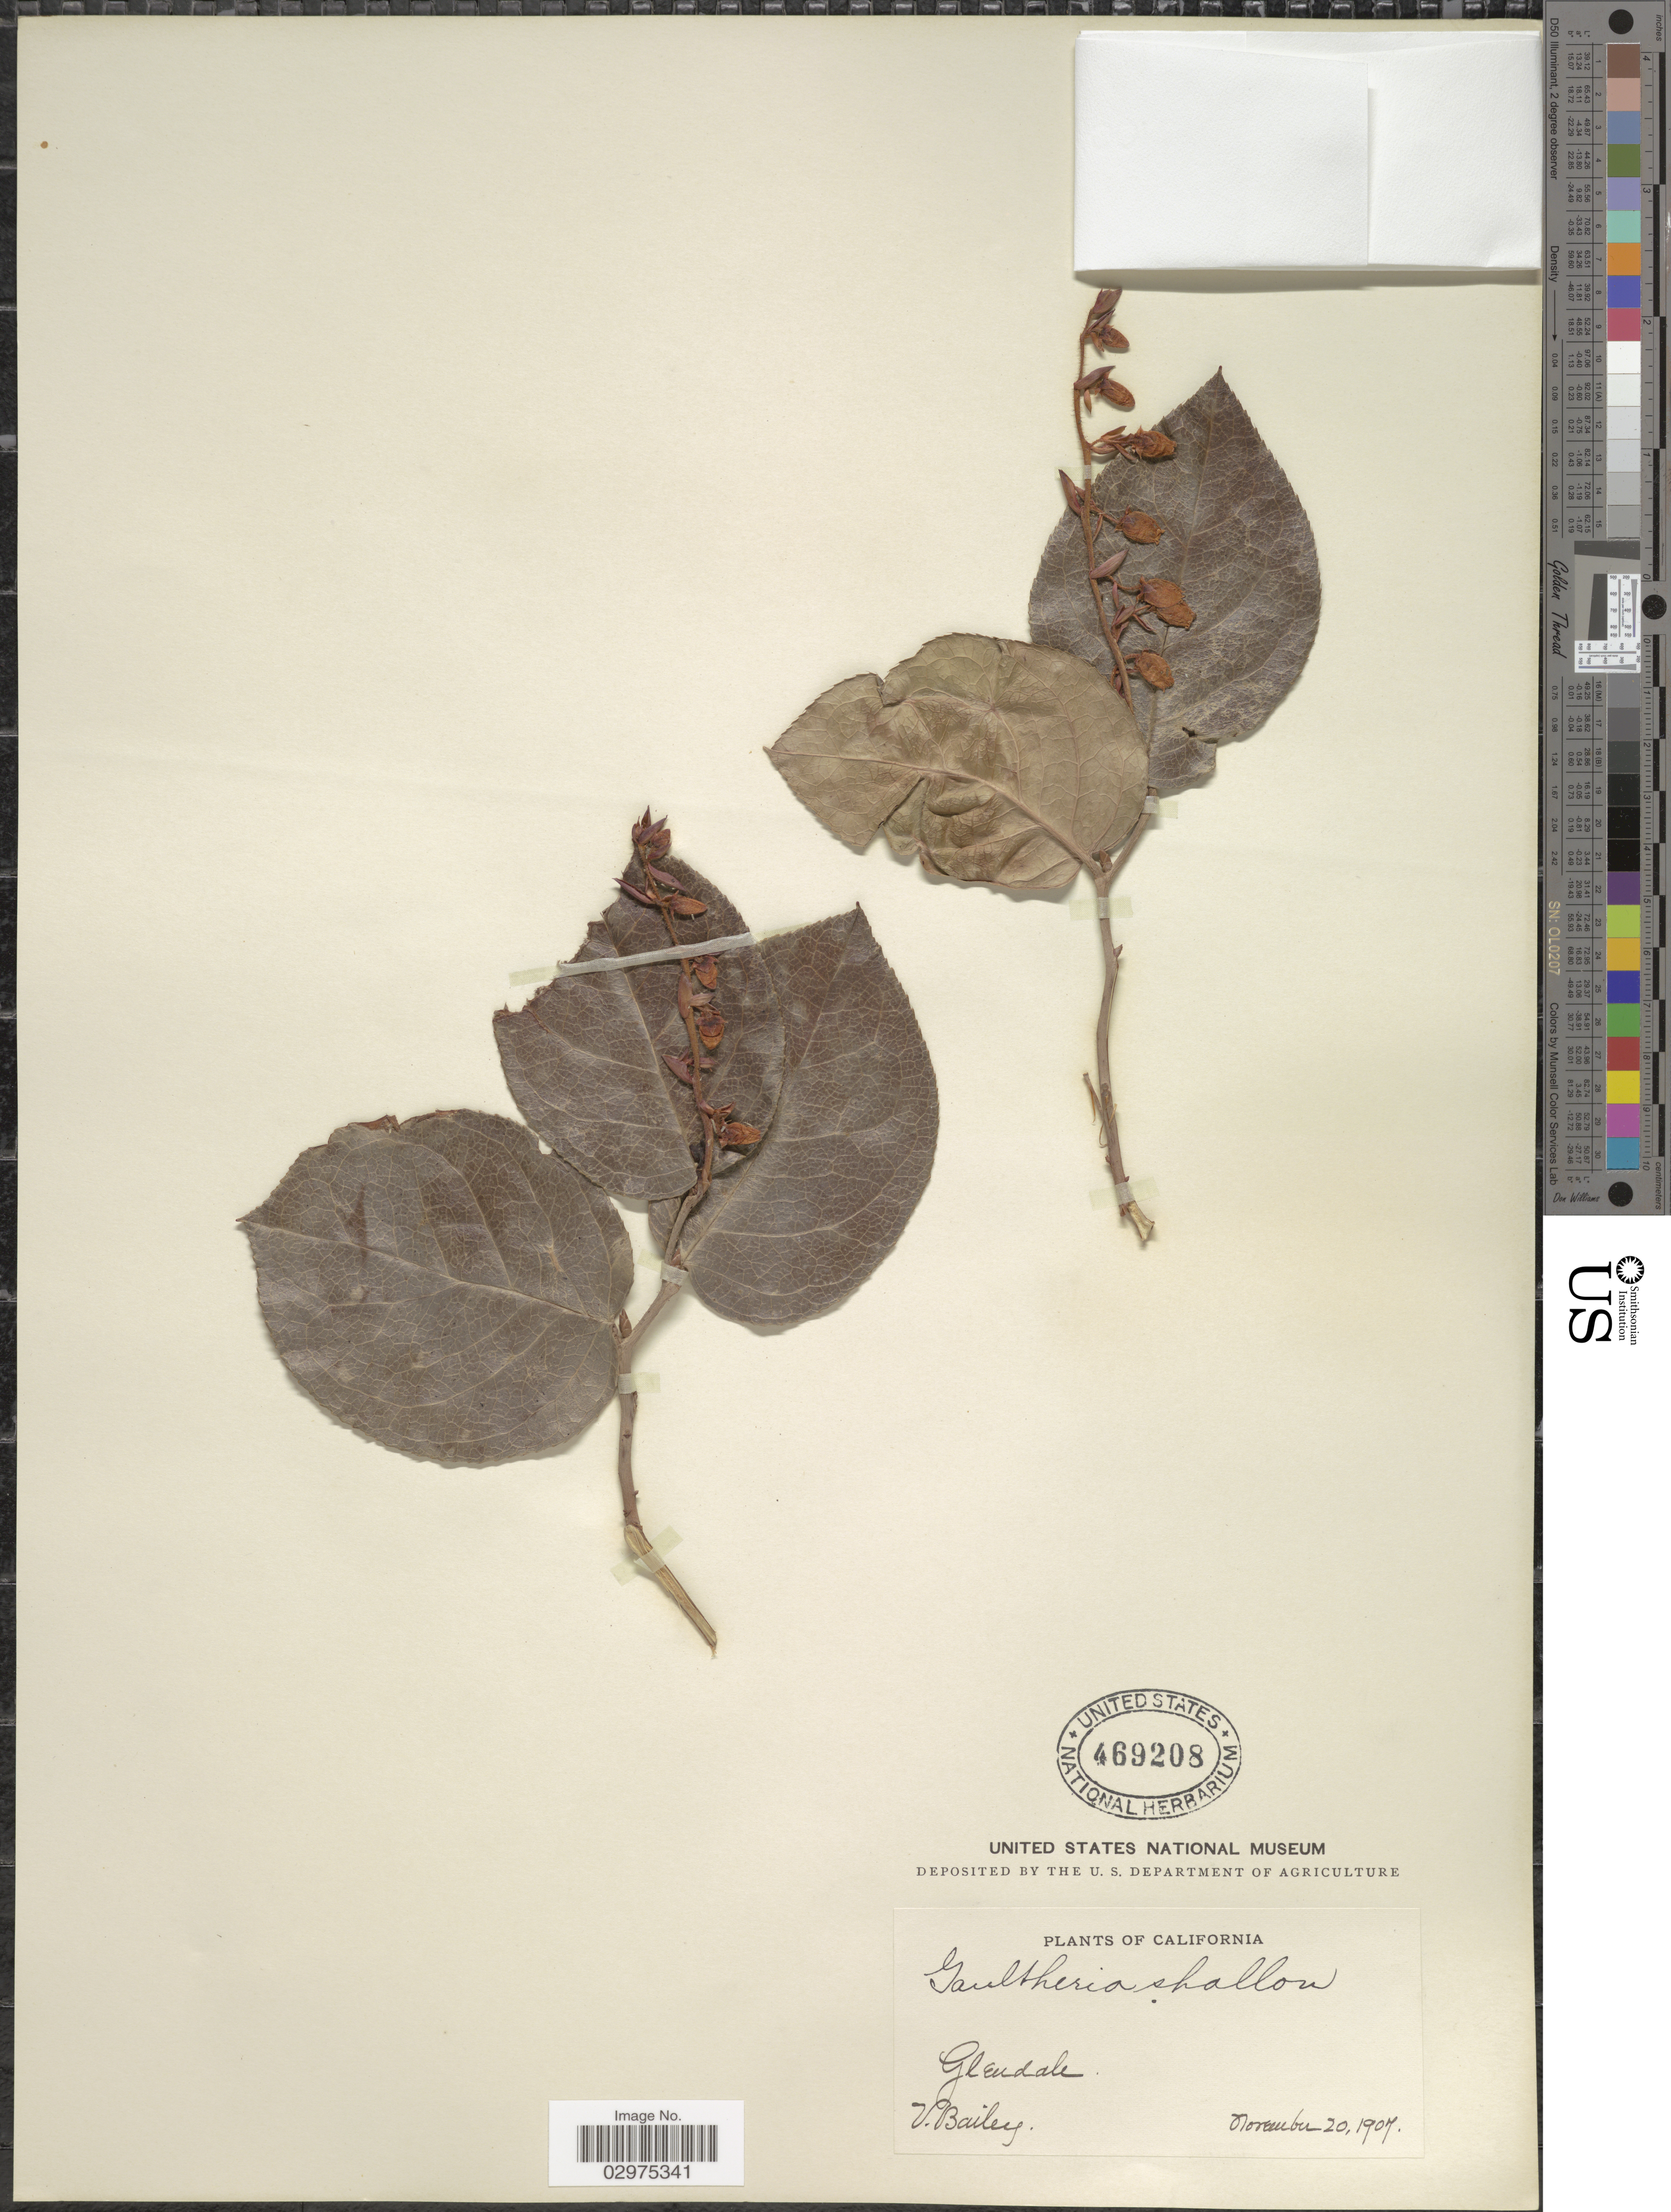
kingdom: Plantae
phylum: Tracheophyta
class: Magnoliopsida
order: Ericales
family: Ericaceae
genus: Gaultheria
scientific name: Gaultheria shallon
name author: Pursh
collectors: V. L. Bailey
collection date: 1907-11-20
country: United States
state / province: California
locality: Glendale.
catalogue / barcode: US 469208